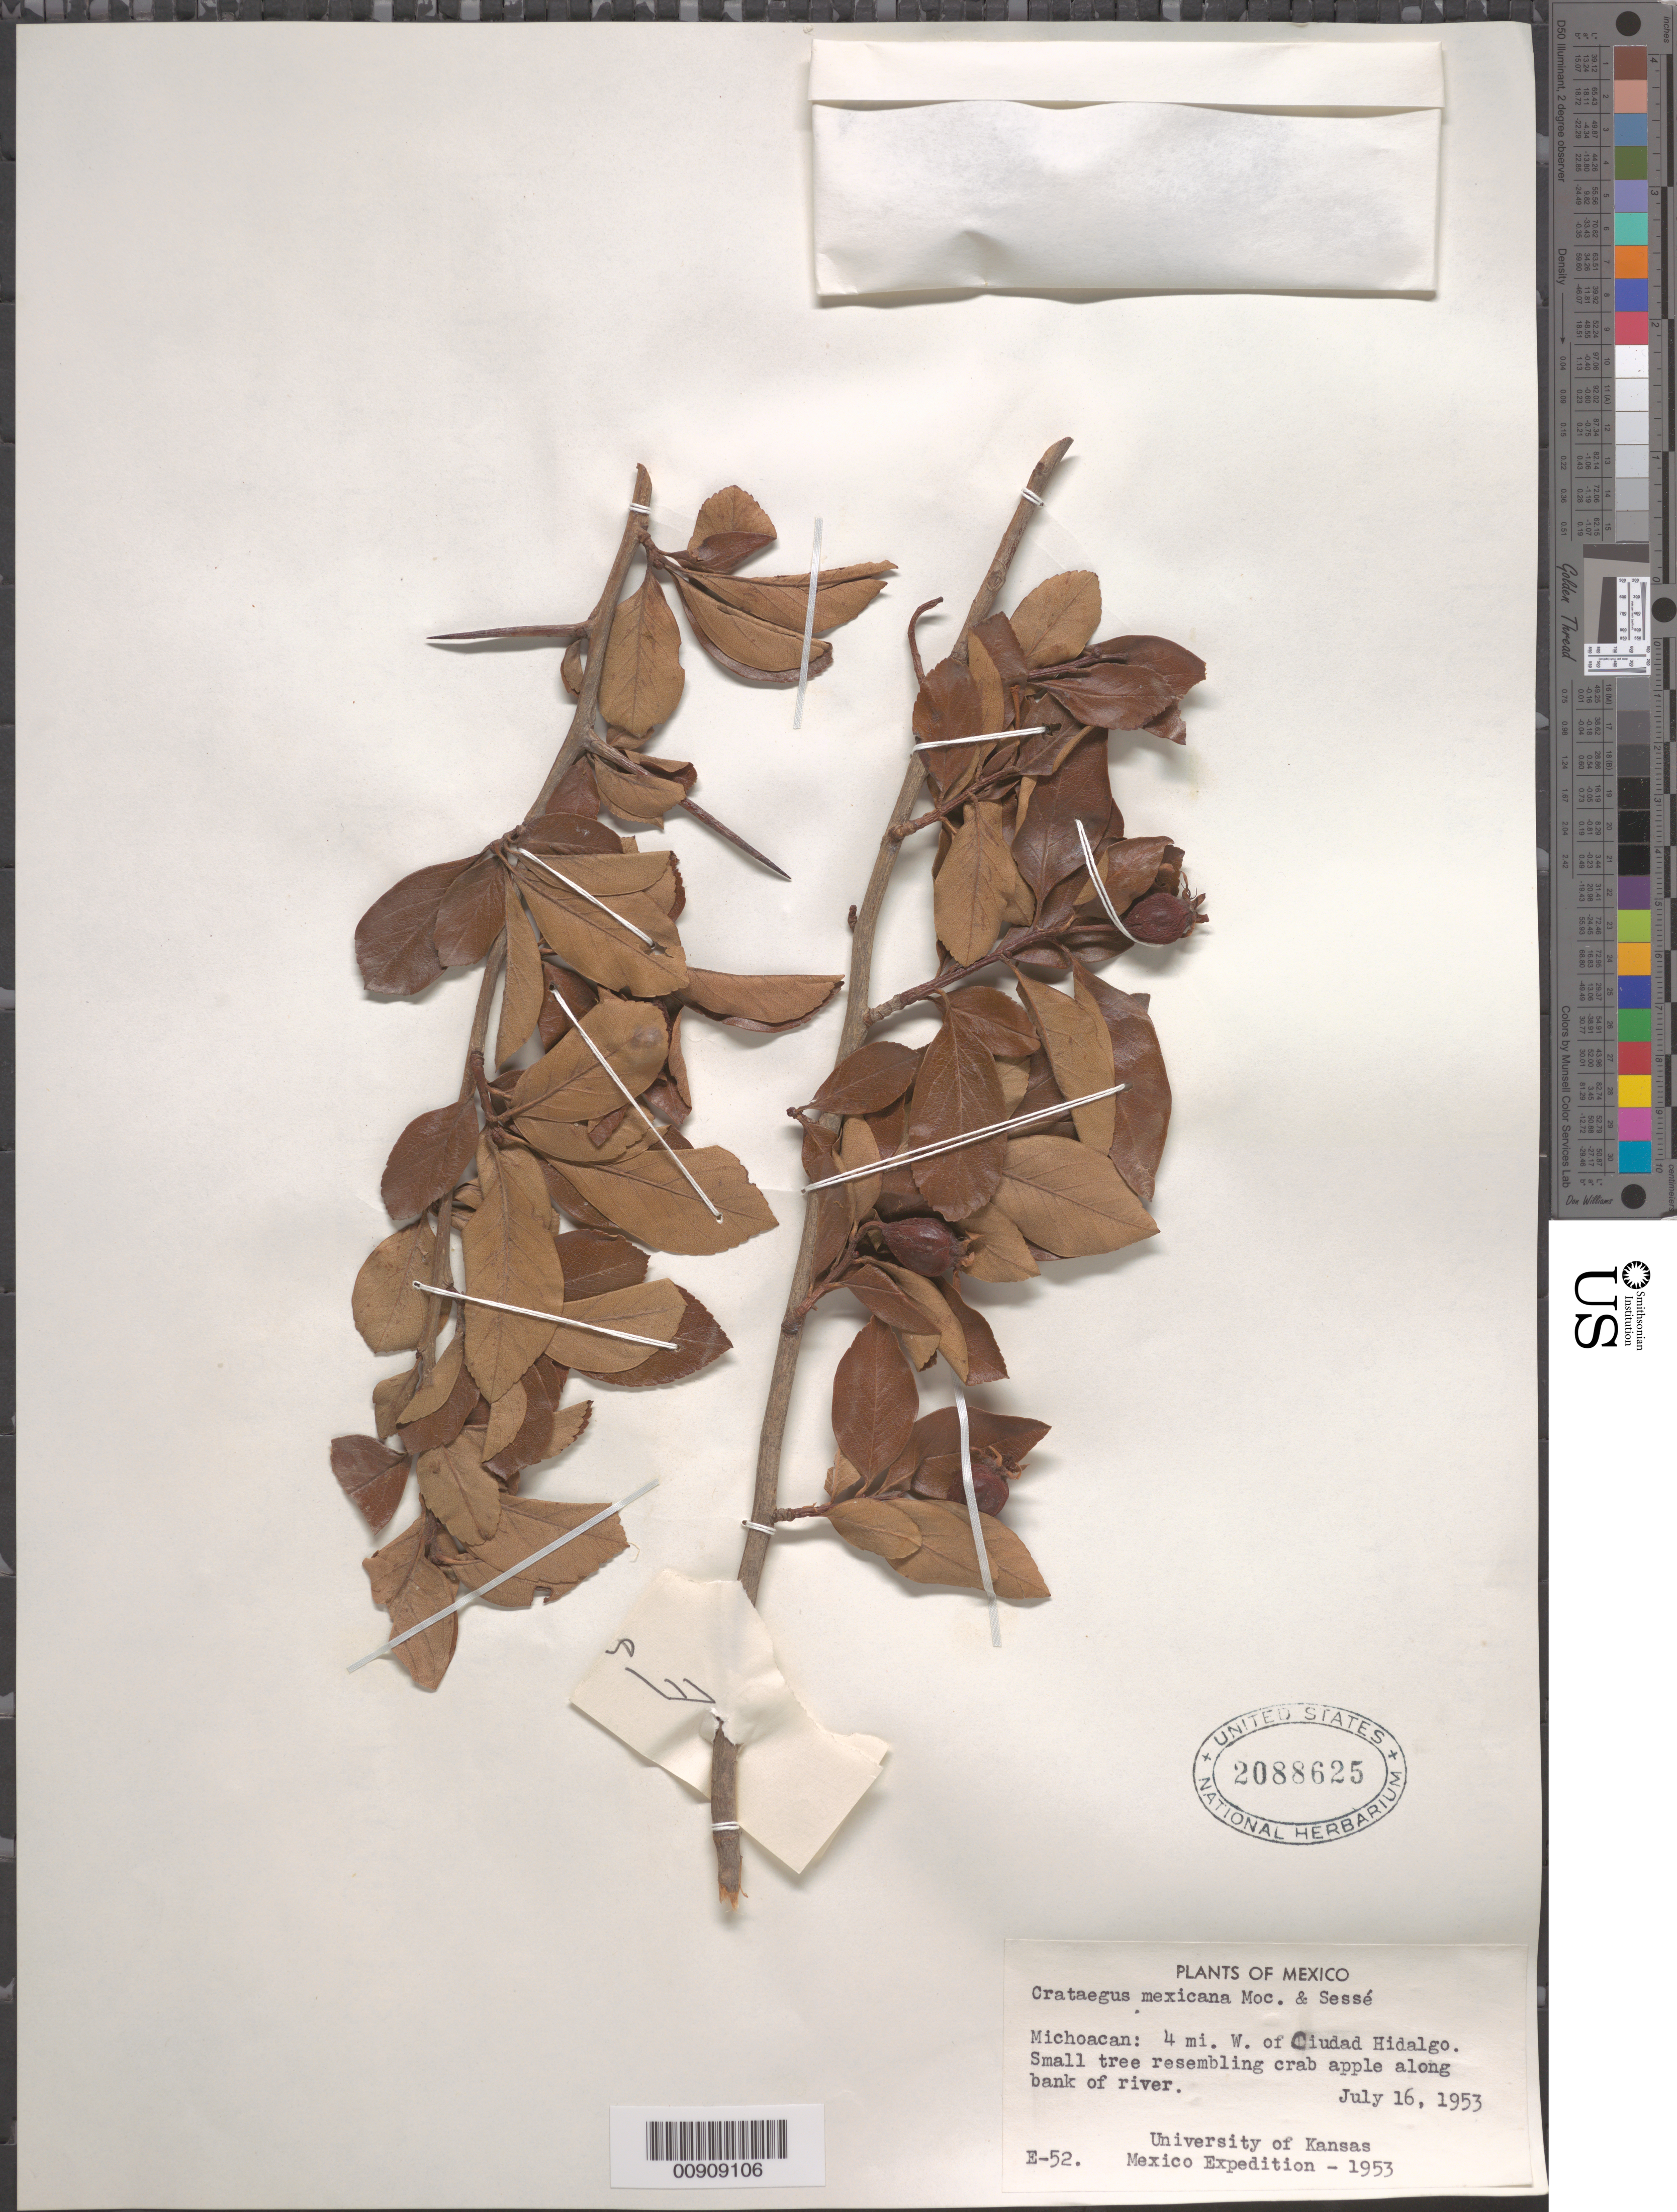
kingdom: Plantae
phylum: Tracheophyta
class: Magnoliopsida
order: Rosales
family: Rosaceae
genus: Crataegus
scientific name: Crataegus mexicana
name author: Moc. & Sessé ex DC.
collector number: E-52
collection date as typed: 16 Jul 1953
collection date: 1953-07-16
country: Mexico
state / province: Michoacán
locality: Michoacán: 4 mi. W. of Ciudad Hidalgo.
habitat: Along bank of river.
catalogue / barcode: US 2088625